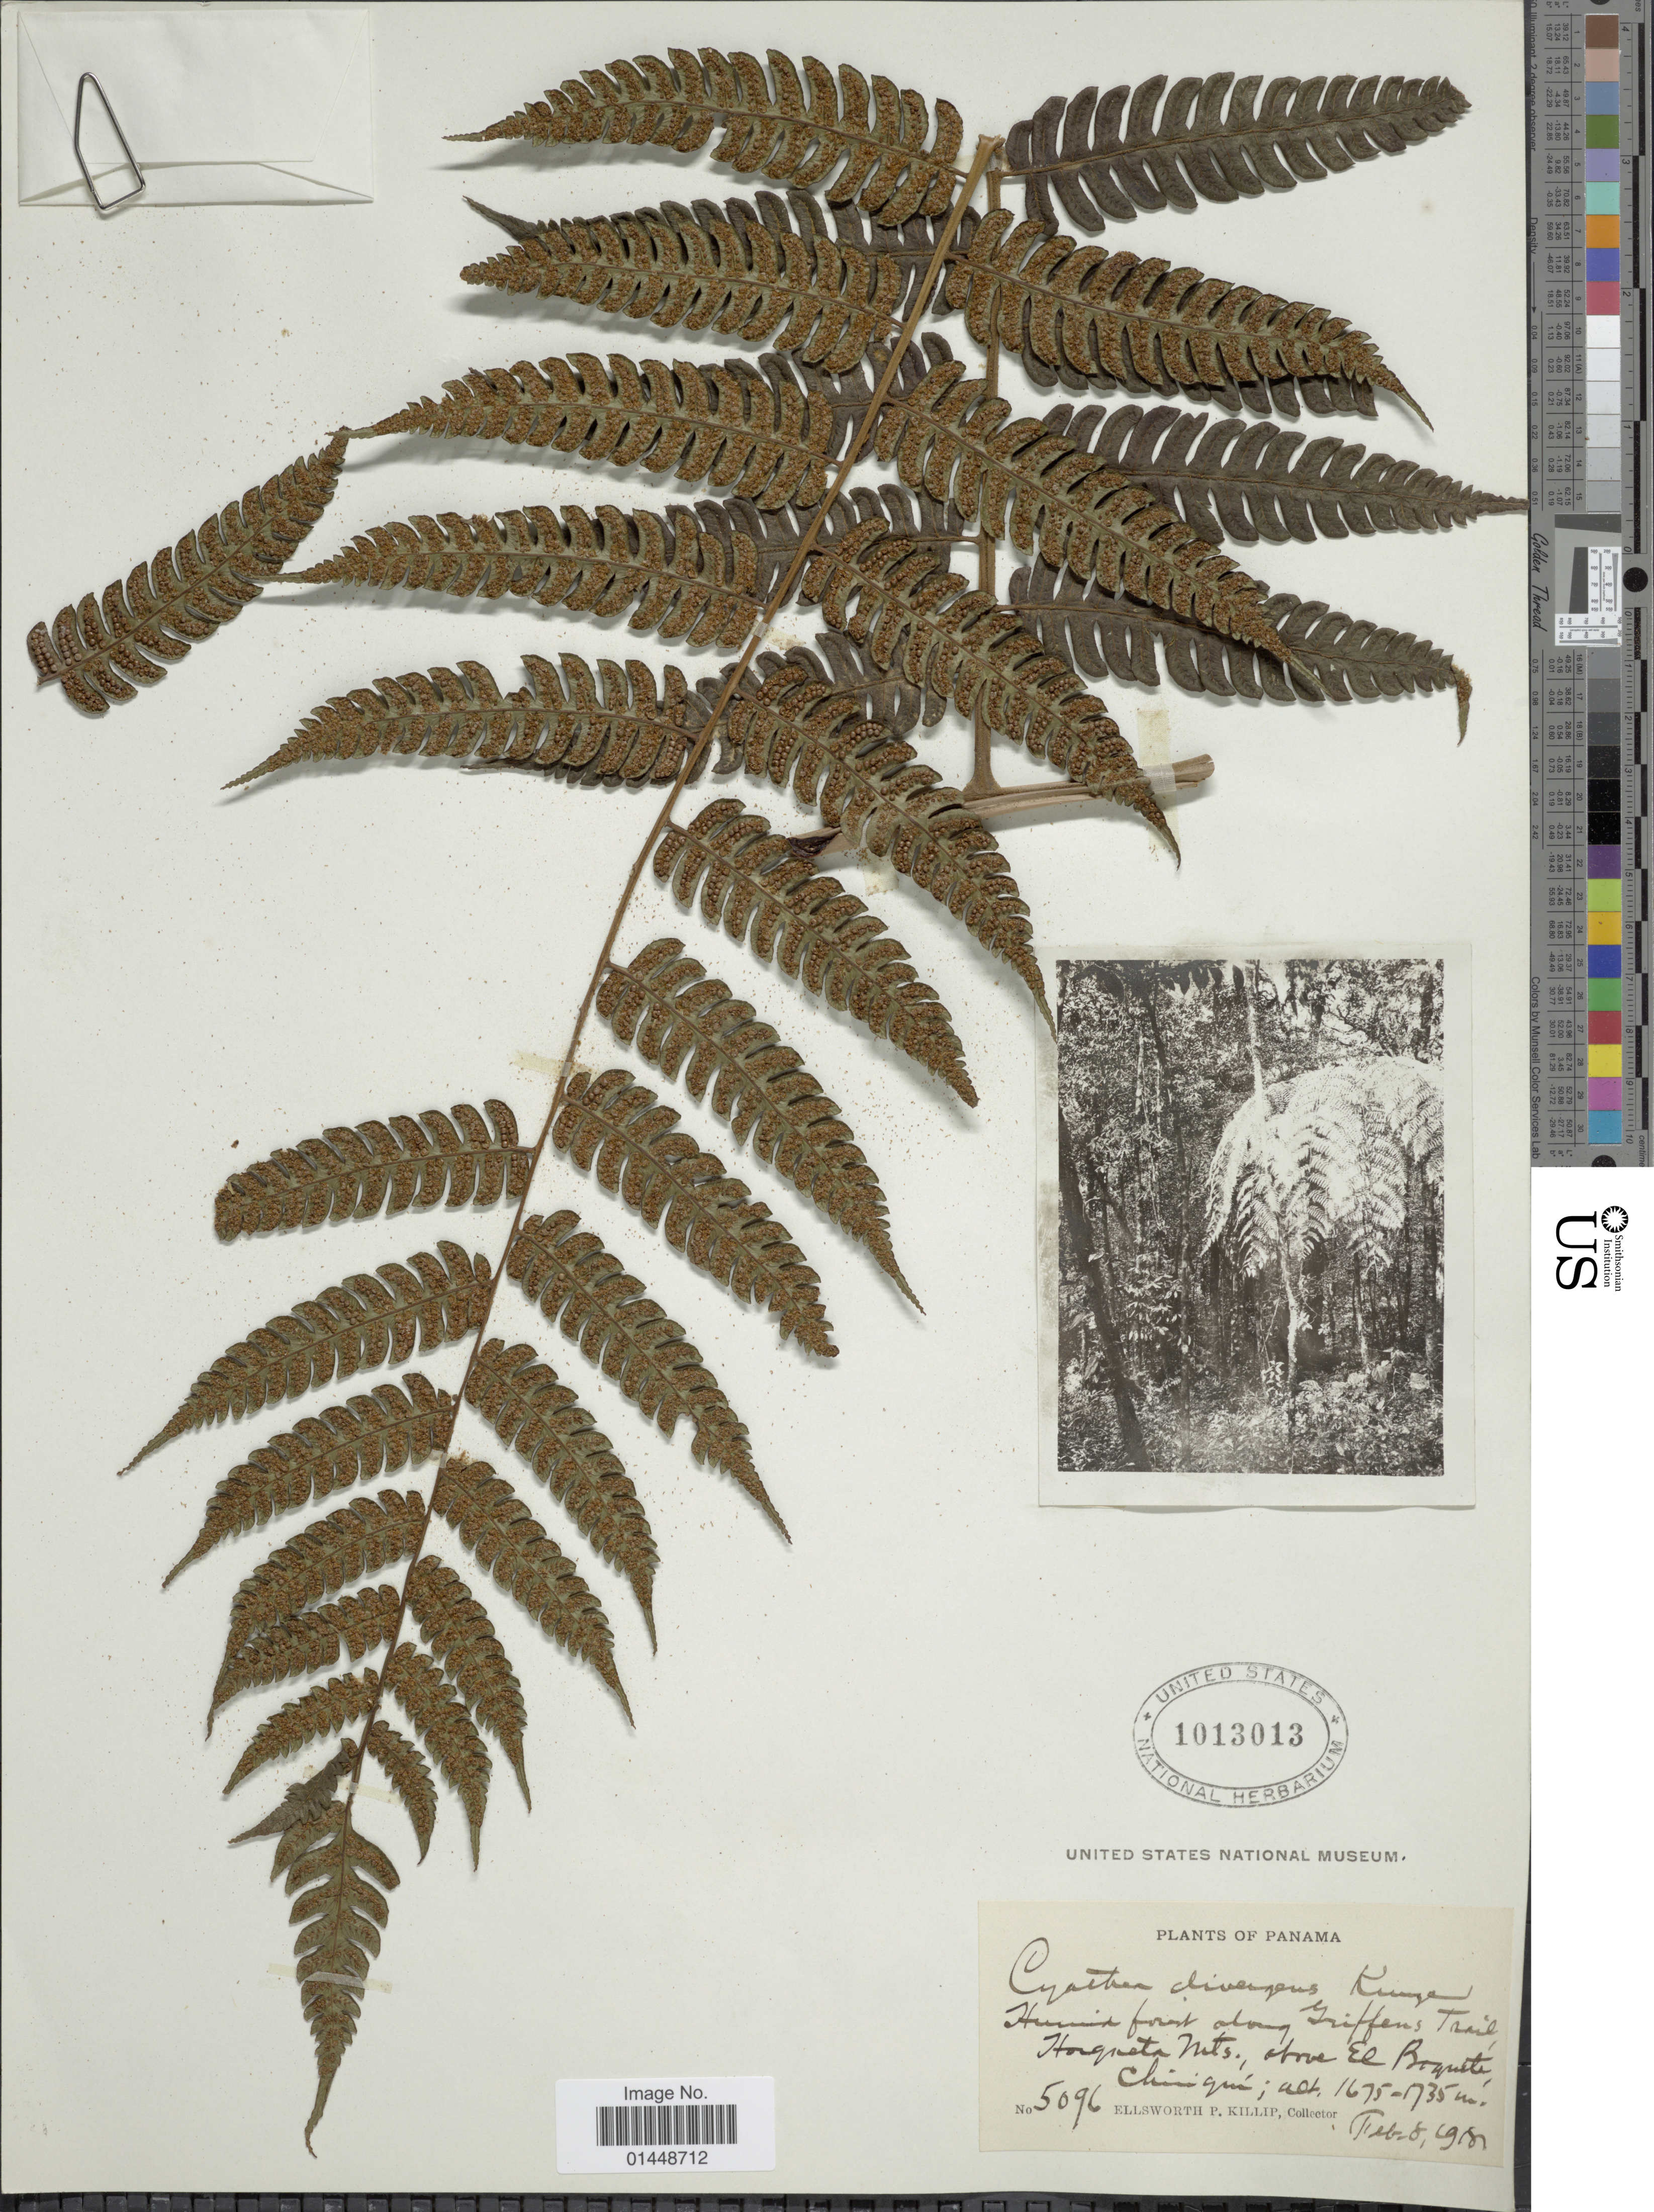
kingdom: Plantae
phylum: Tracheophyta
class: Polypodiopsida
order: Cyatheales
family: Cyatheaceae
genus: Cyathea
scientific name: Cyathea divergens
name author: Kunze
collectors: E. P. Killip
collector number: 5096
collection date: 1918-02-08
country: Panama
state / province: Chiriqui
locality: Humid forest along Griffens; Trail, Horqueta Mts., above El Boquete, Chiriquí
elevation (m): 1675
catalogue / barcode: US 1013013